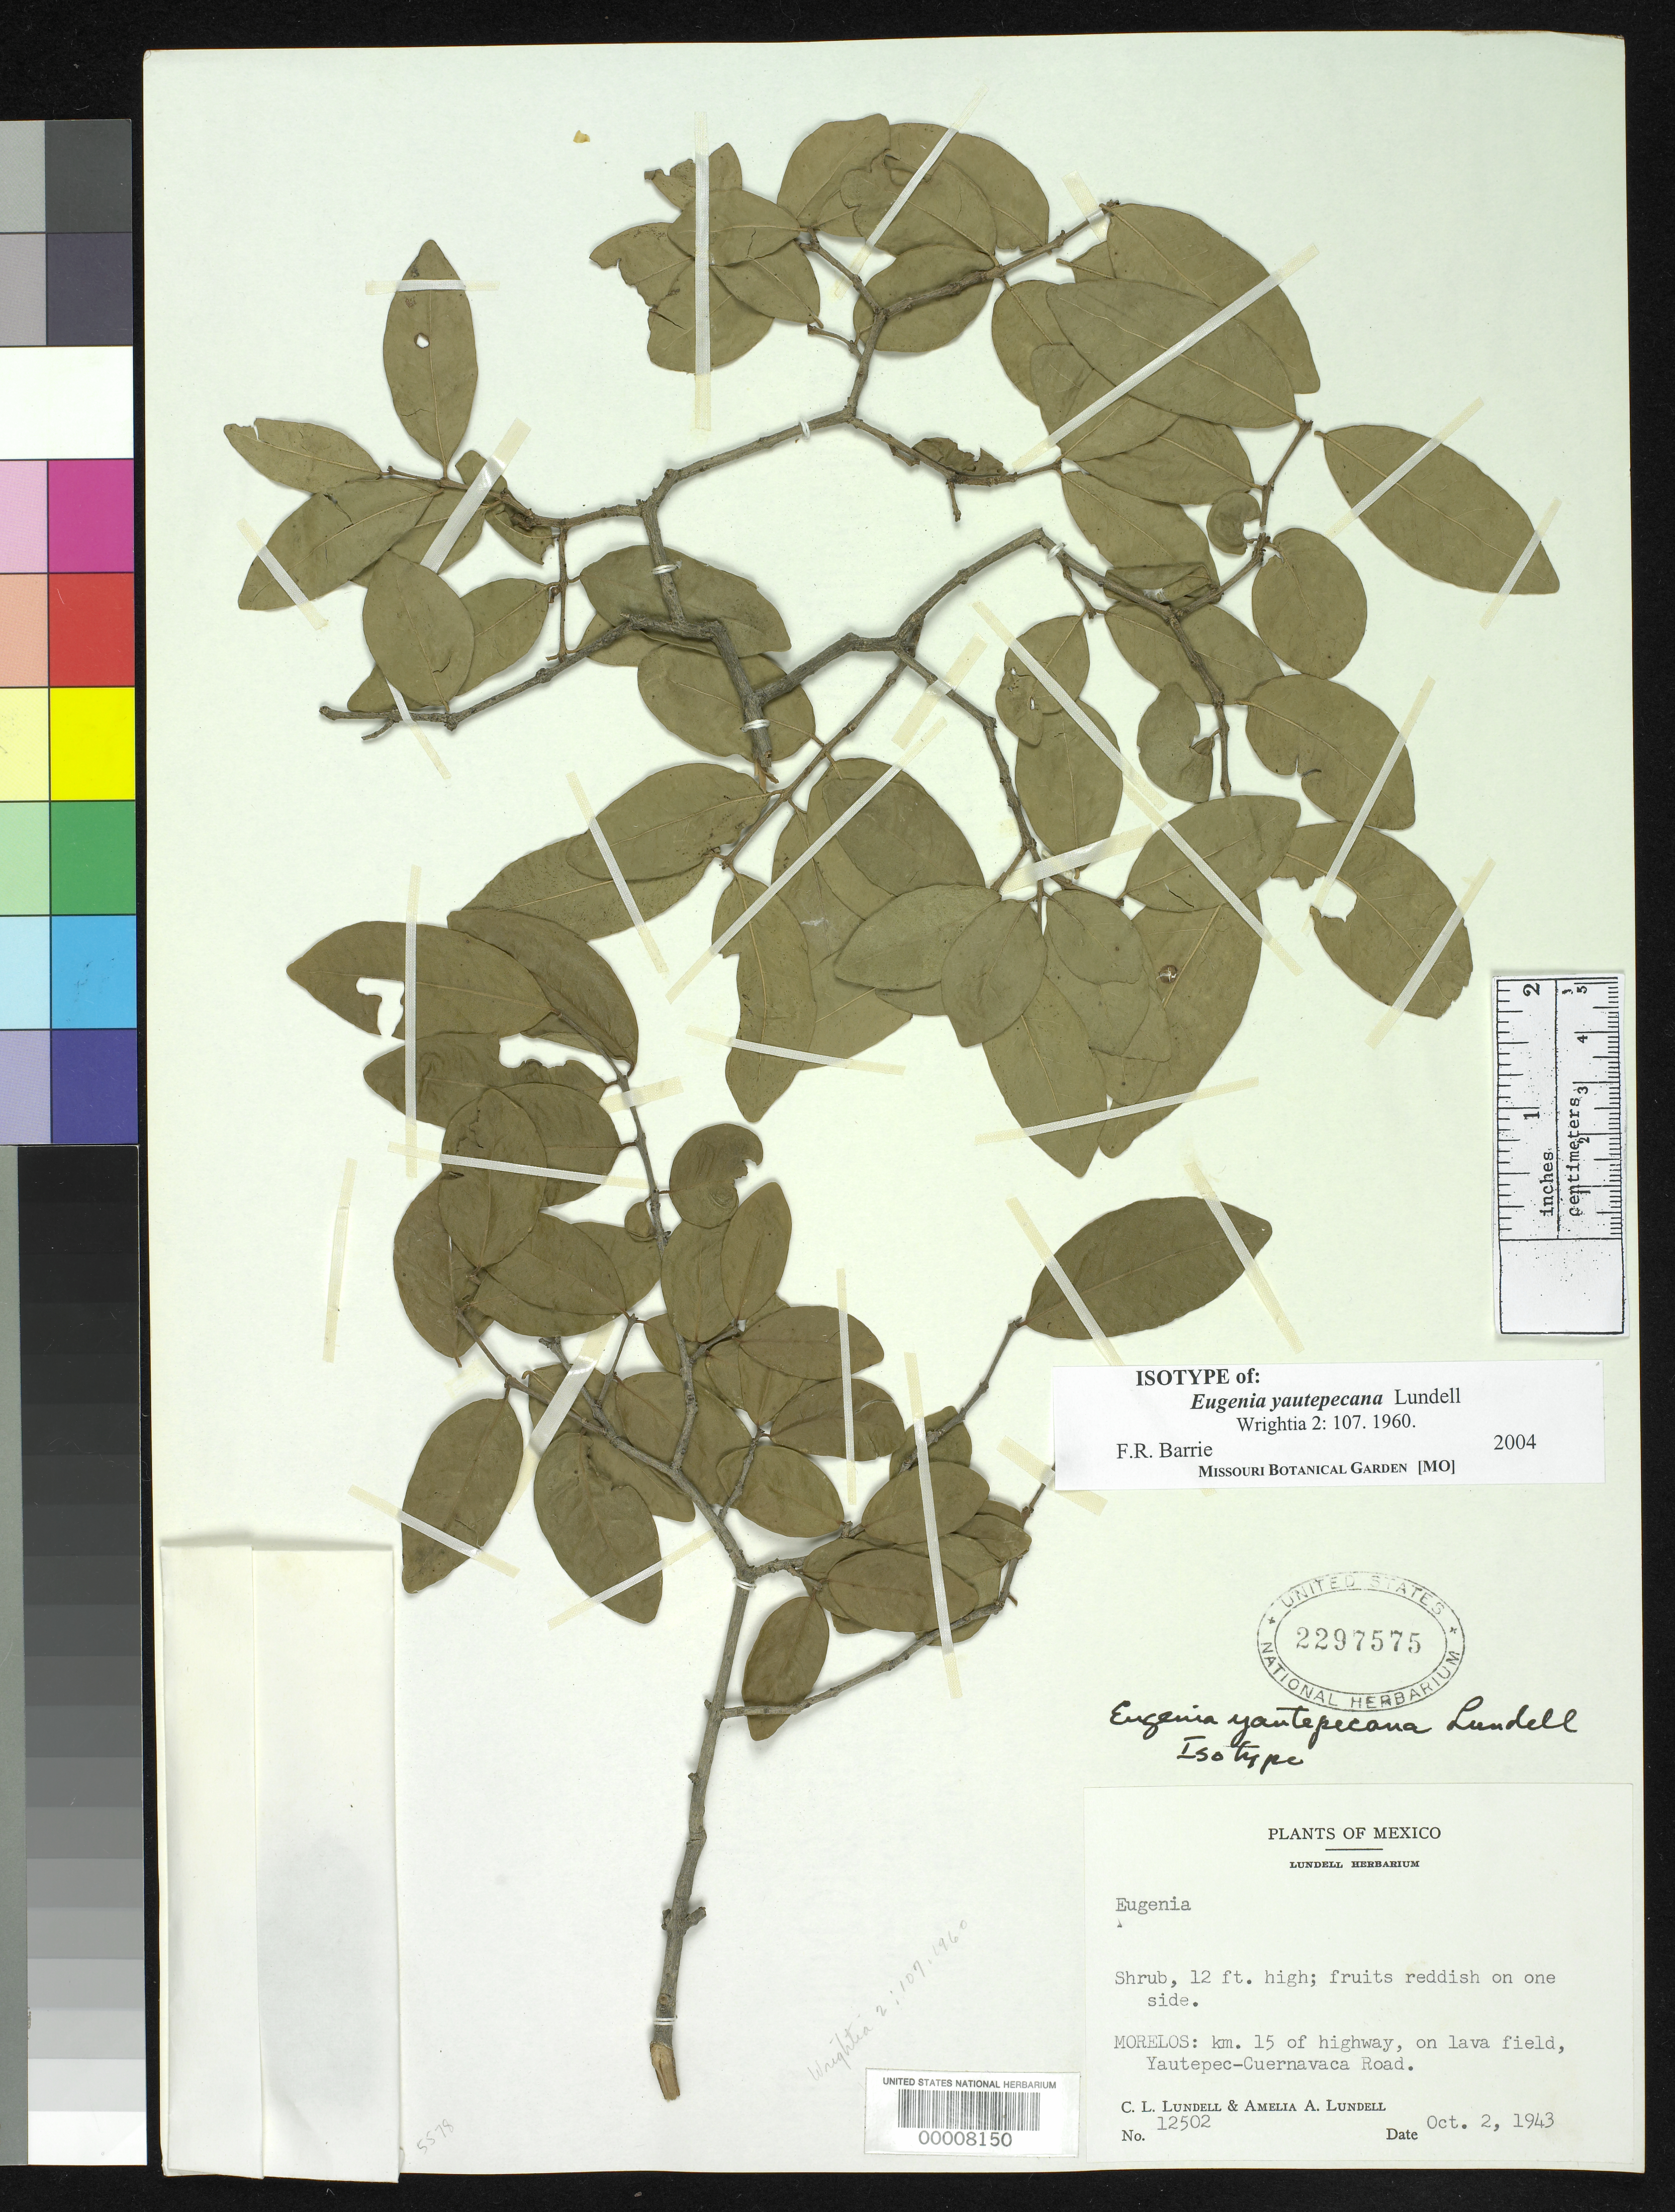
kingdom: Plantae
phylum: Tracheophyta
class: Magnoliopsida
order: Myrtales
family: Myrtaceae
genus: Eugenia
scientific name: Eugenia yautepecana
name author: Lundell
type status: Isotype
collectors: C. L. Lundell & A. A. Lundell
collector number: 12502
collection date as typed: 02 Oct 1943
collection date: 1943-10-02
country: Mexico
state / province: Morelos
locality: Km 15 on highway, Yautepec-Cuernava Road.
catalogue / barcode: US 2297575